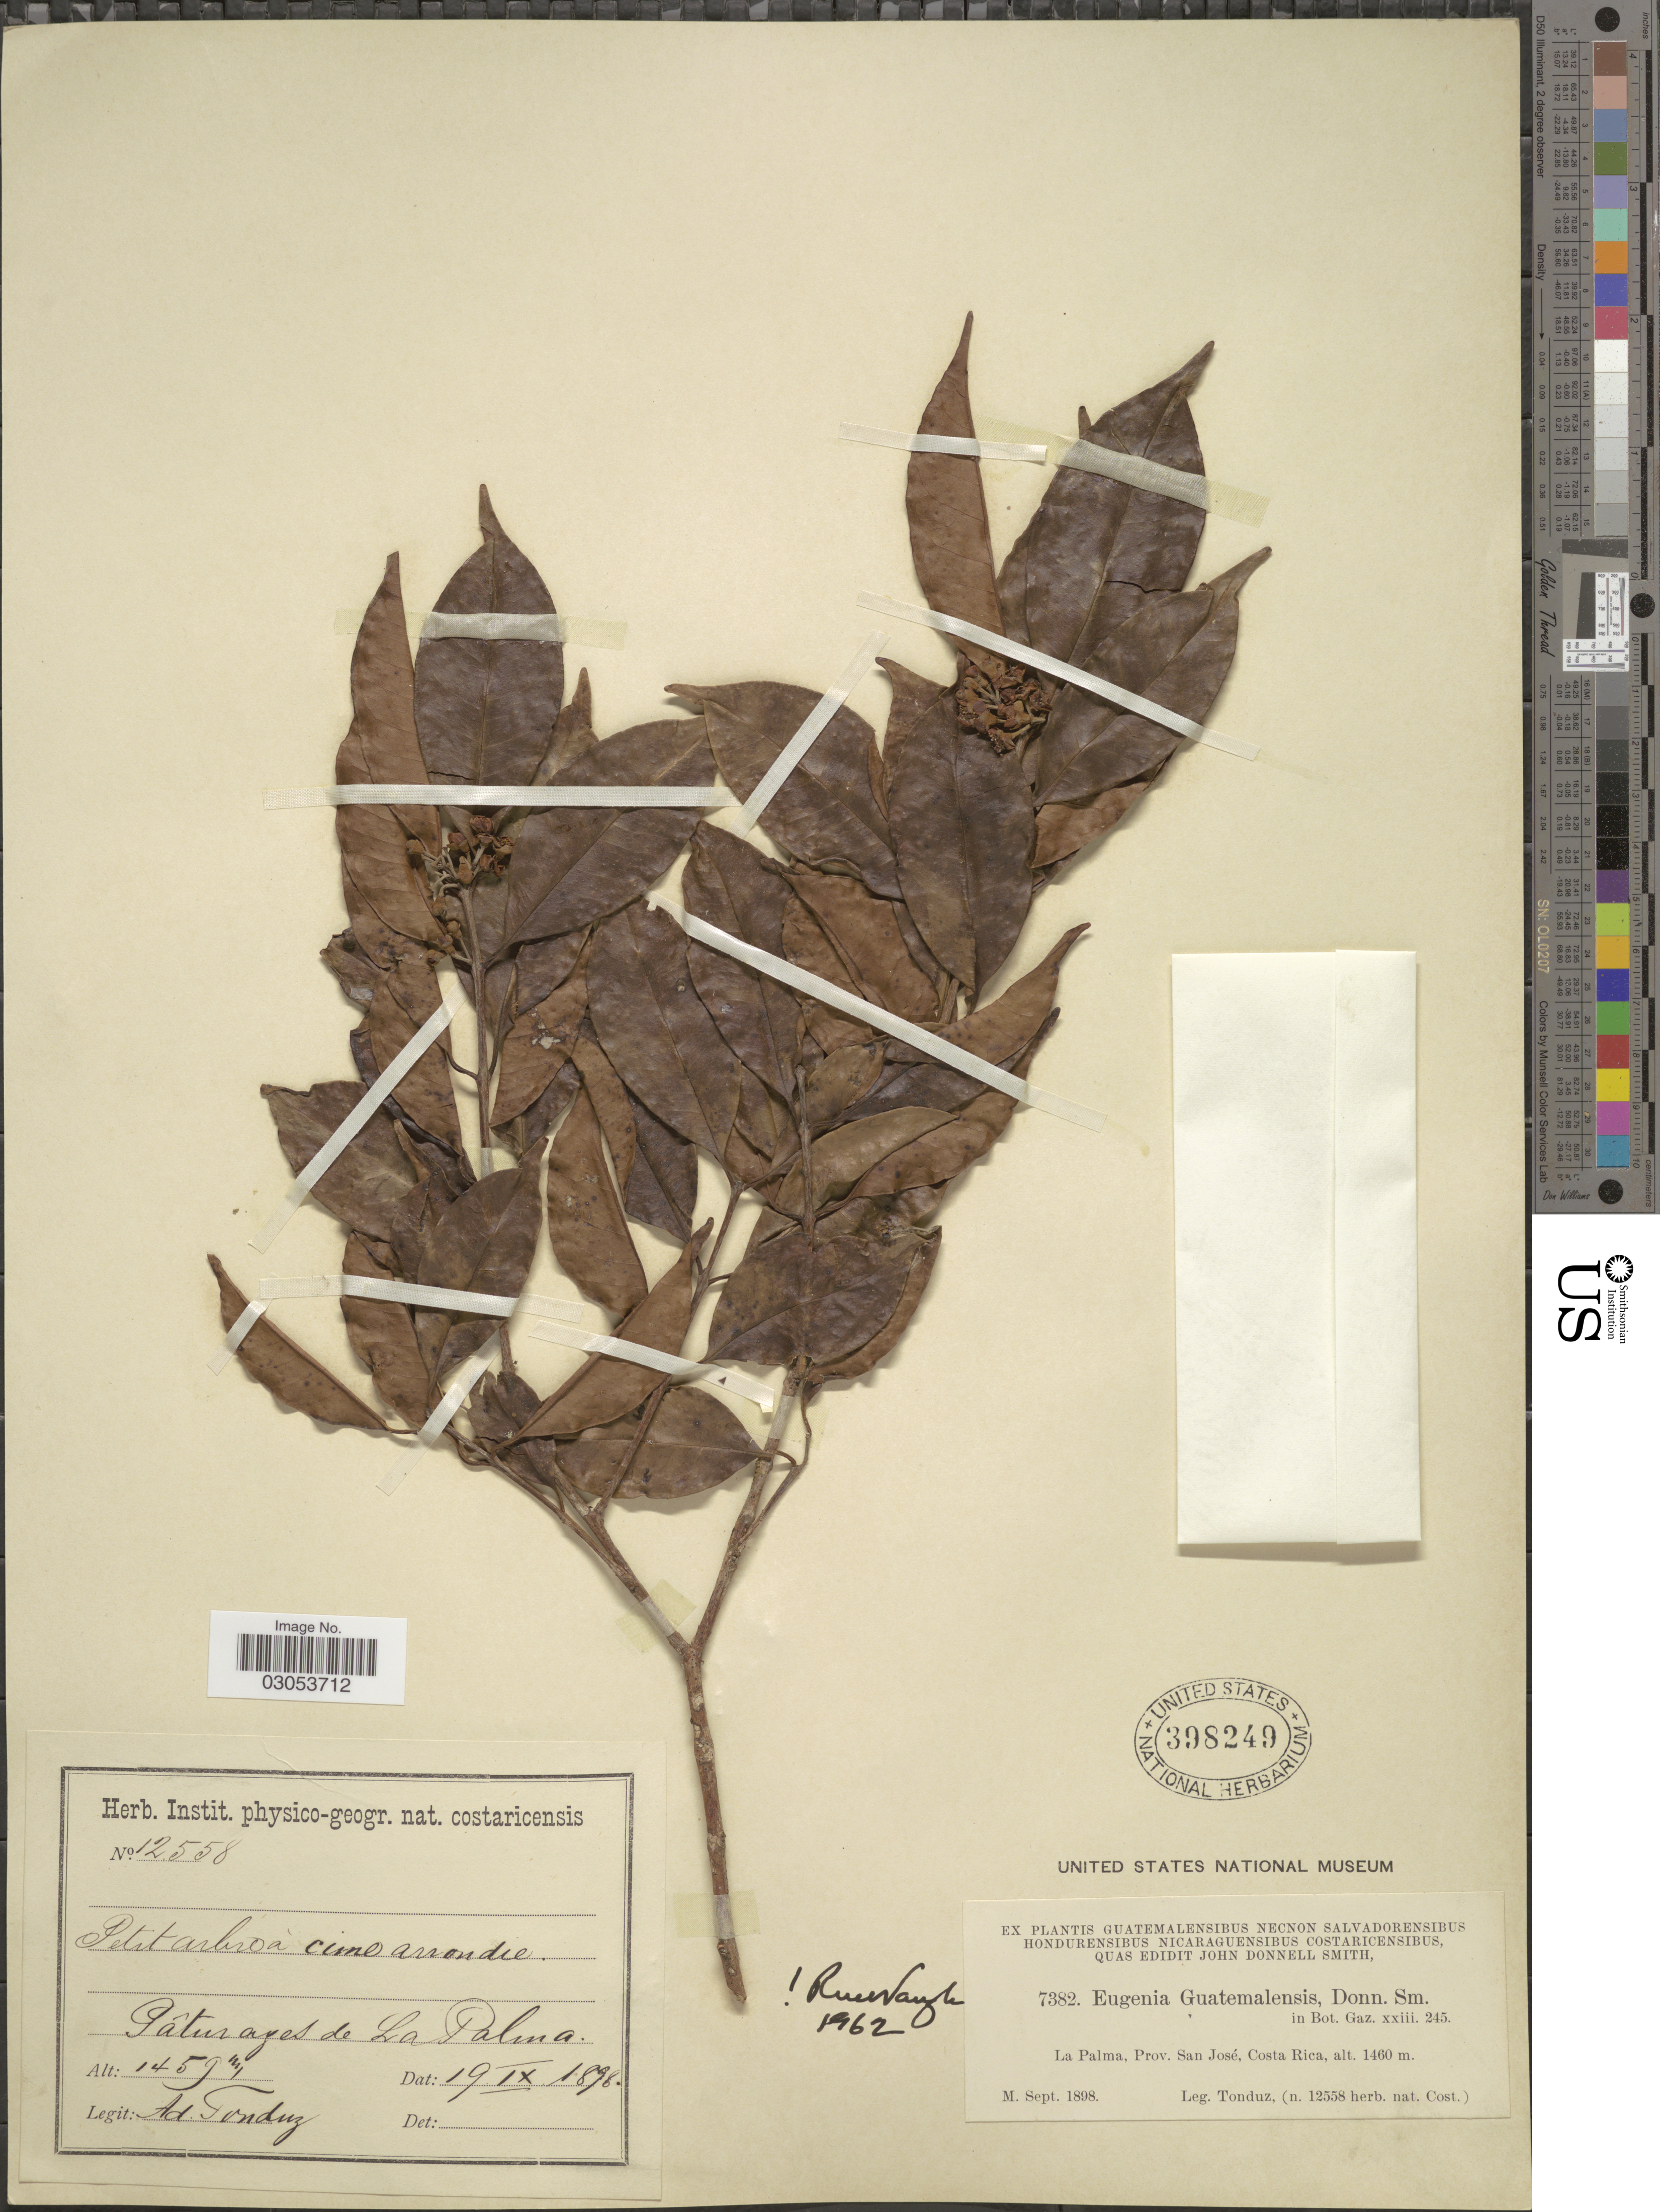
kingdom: Plantae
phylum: Tracheophyta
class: Magnoliopsida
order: Myrtales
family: Myrtaceae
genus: Eugenia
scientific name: Eugenia guatemalensis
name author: Donn. Sm.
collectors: A. Tonduz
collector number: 12558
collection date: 1896-09-19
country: Costa Rica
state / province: San José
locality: Pâturages de La Palma. La Palma.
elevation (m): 1459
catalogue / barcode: US 398249